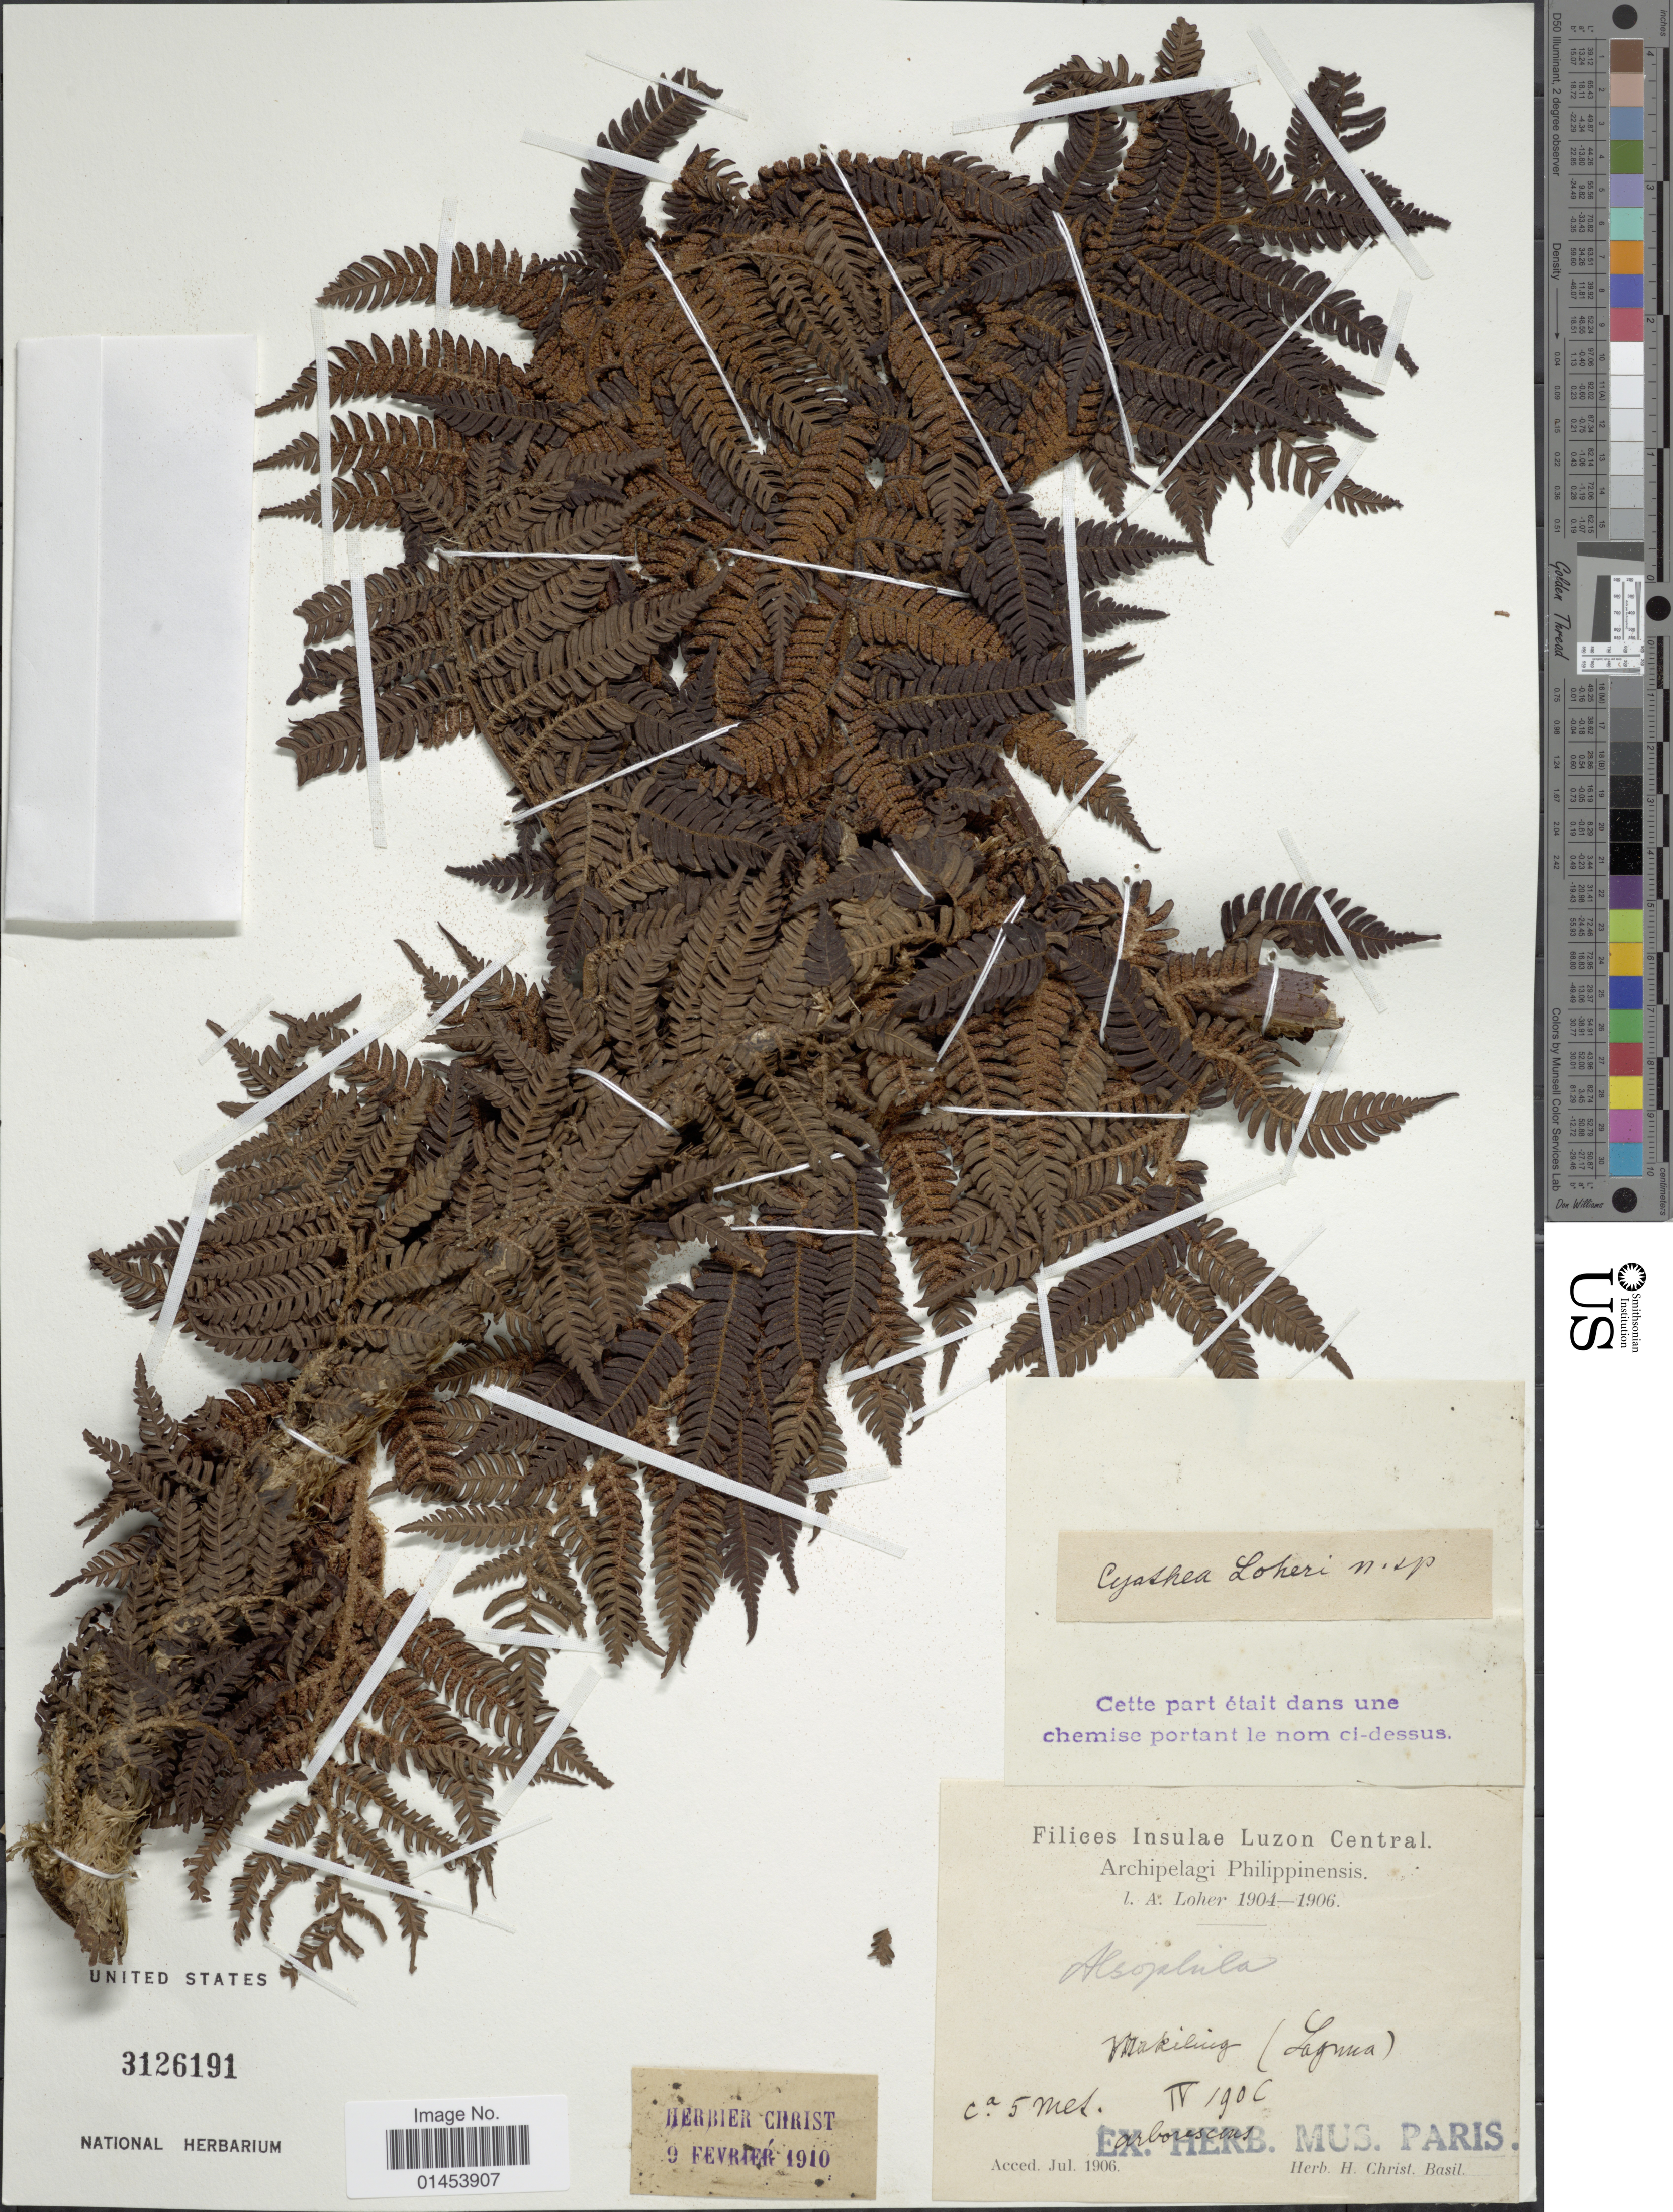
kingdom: Plantae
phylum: Tracheophyta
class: Polypodiopsida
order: Cyatheales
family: Cyatheaceae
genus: Cyathea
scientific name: Cyathea loheri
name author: Christ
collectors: A. Loher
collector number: a.n.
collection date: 1906-07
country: Philippines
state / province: Central Luzon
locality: Makiling (Laguna)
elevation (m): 5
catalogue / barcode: US 3126191